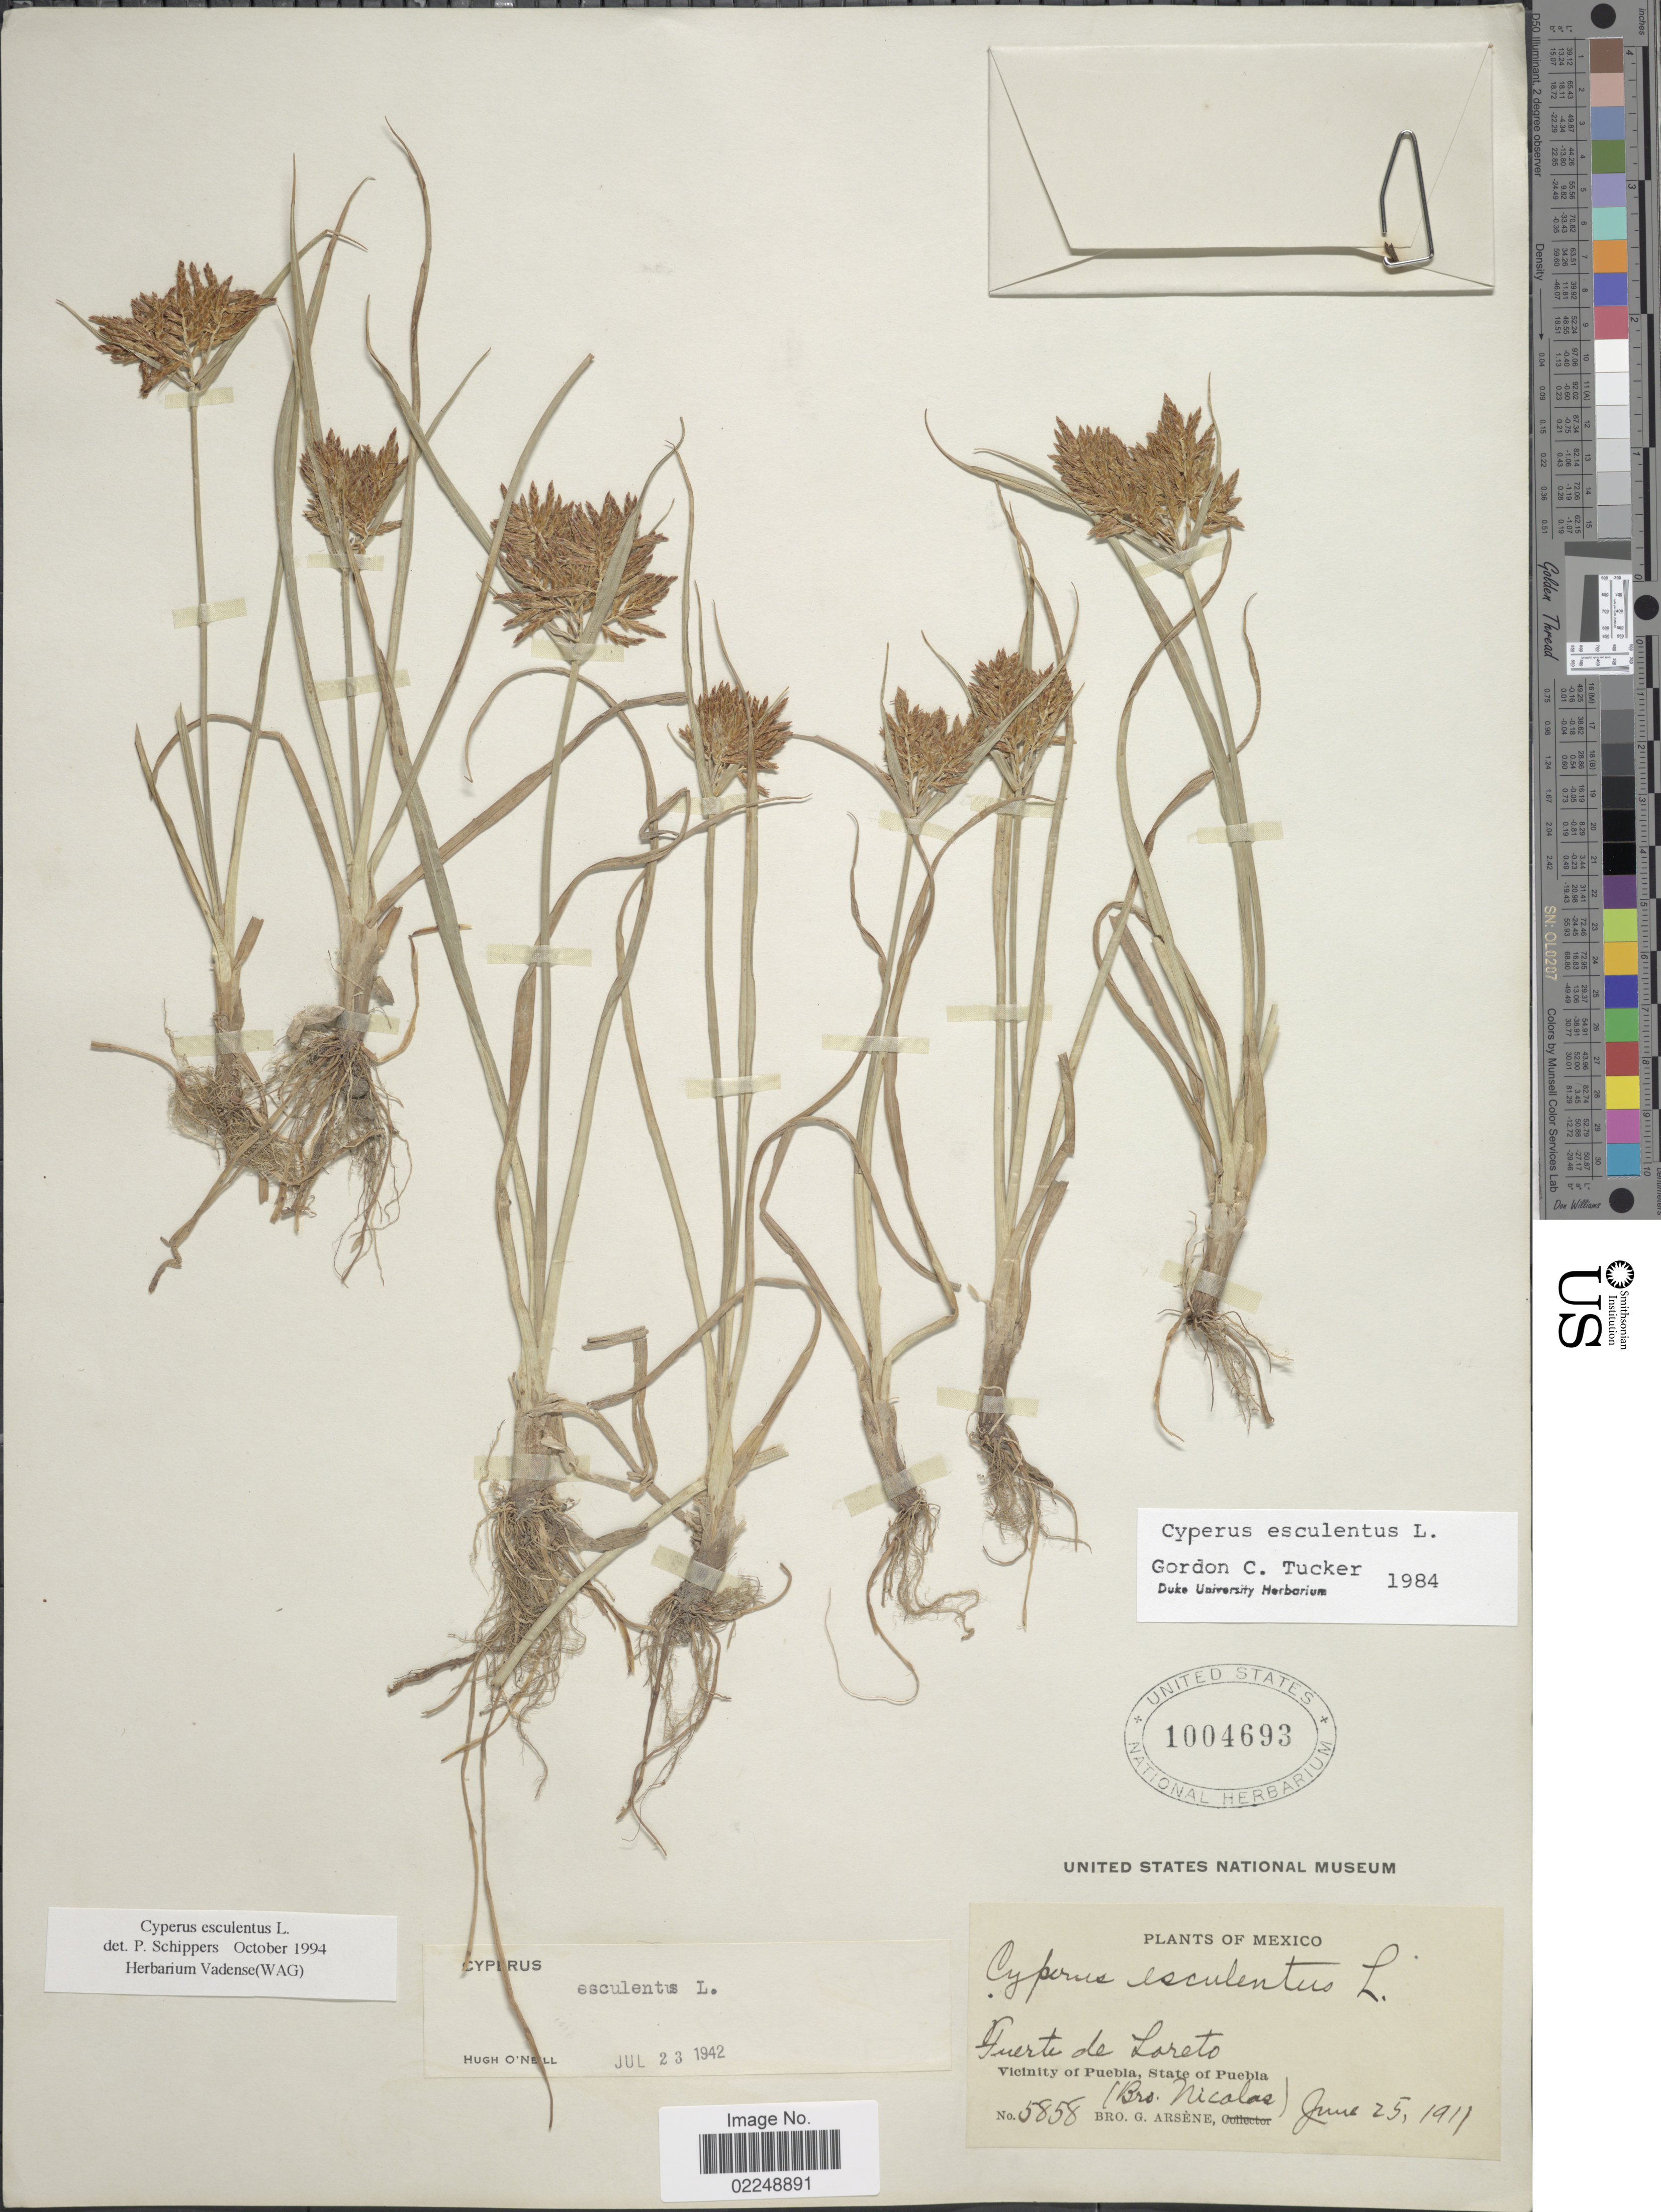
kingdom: Plantae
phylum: Tracheophyta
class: Liliopsida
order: Poales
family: Cyperaceae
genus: Cyperus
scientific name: Cyperus esculentus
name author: L.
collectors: Bro. G. Arsène & B. Nicolas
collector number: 5858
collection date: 1911-06-25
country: Mexico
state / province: Puebla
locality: Puerte de Loreto, Vicinity of Puebla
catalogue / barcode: US 1004693